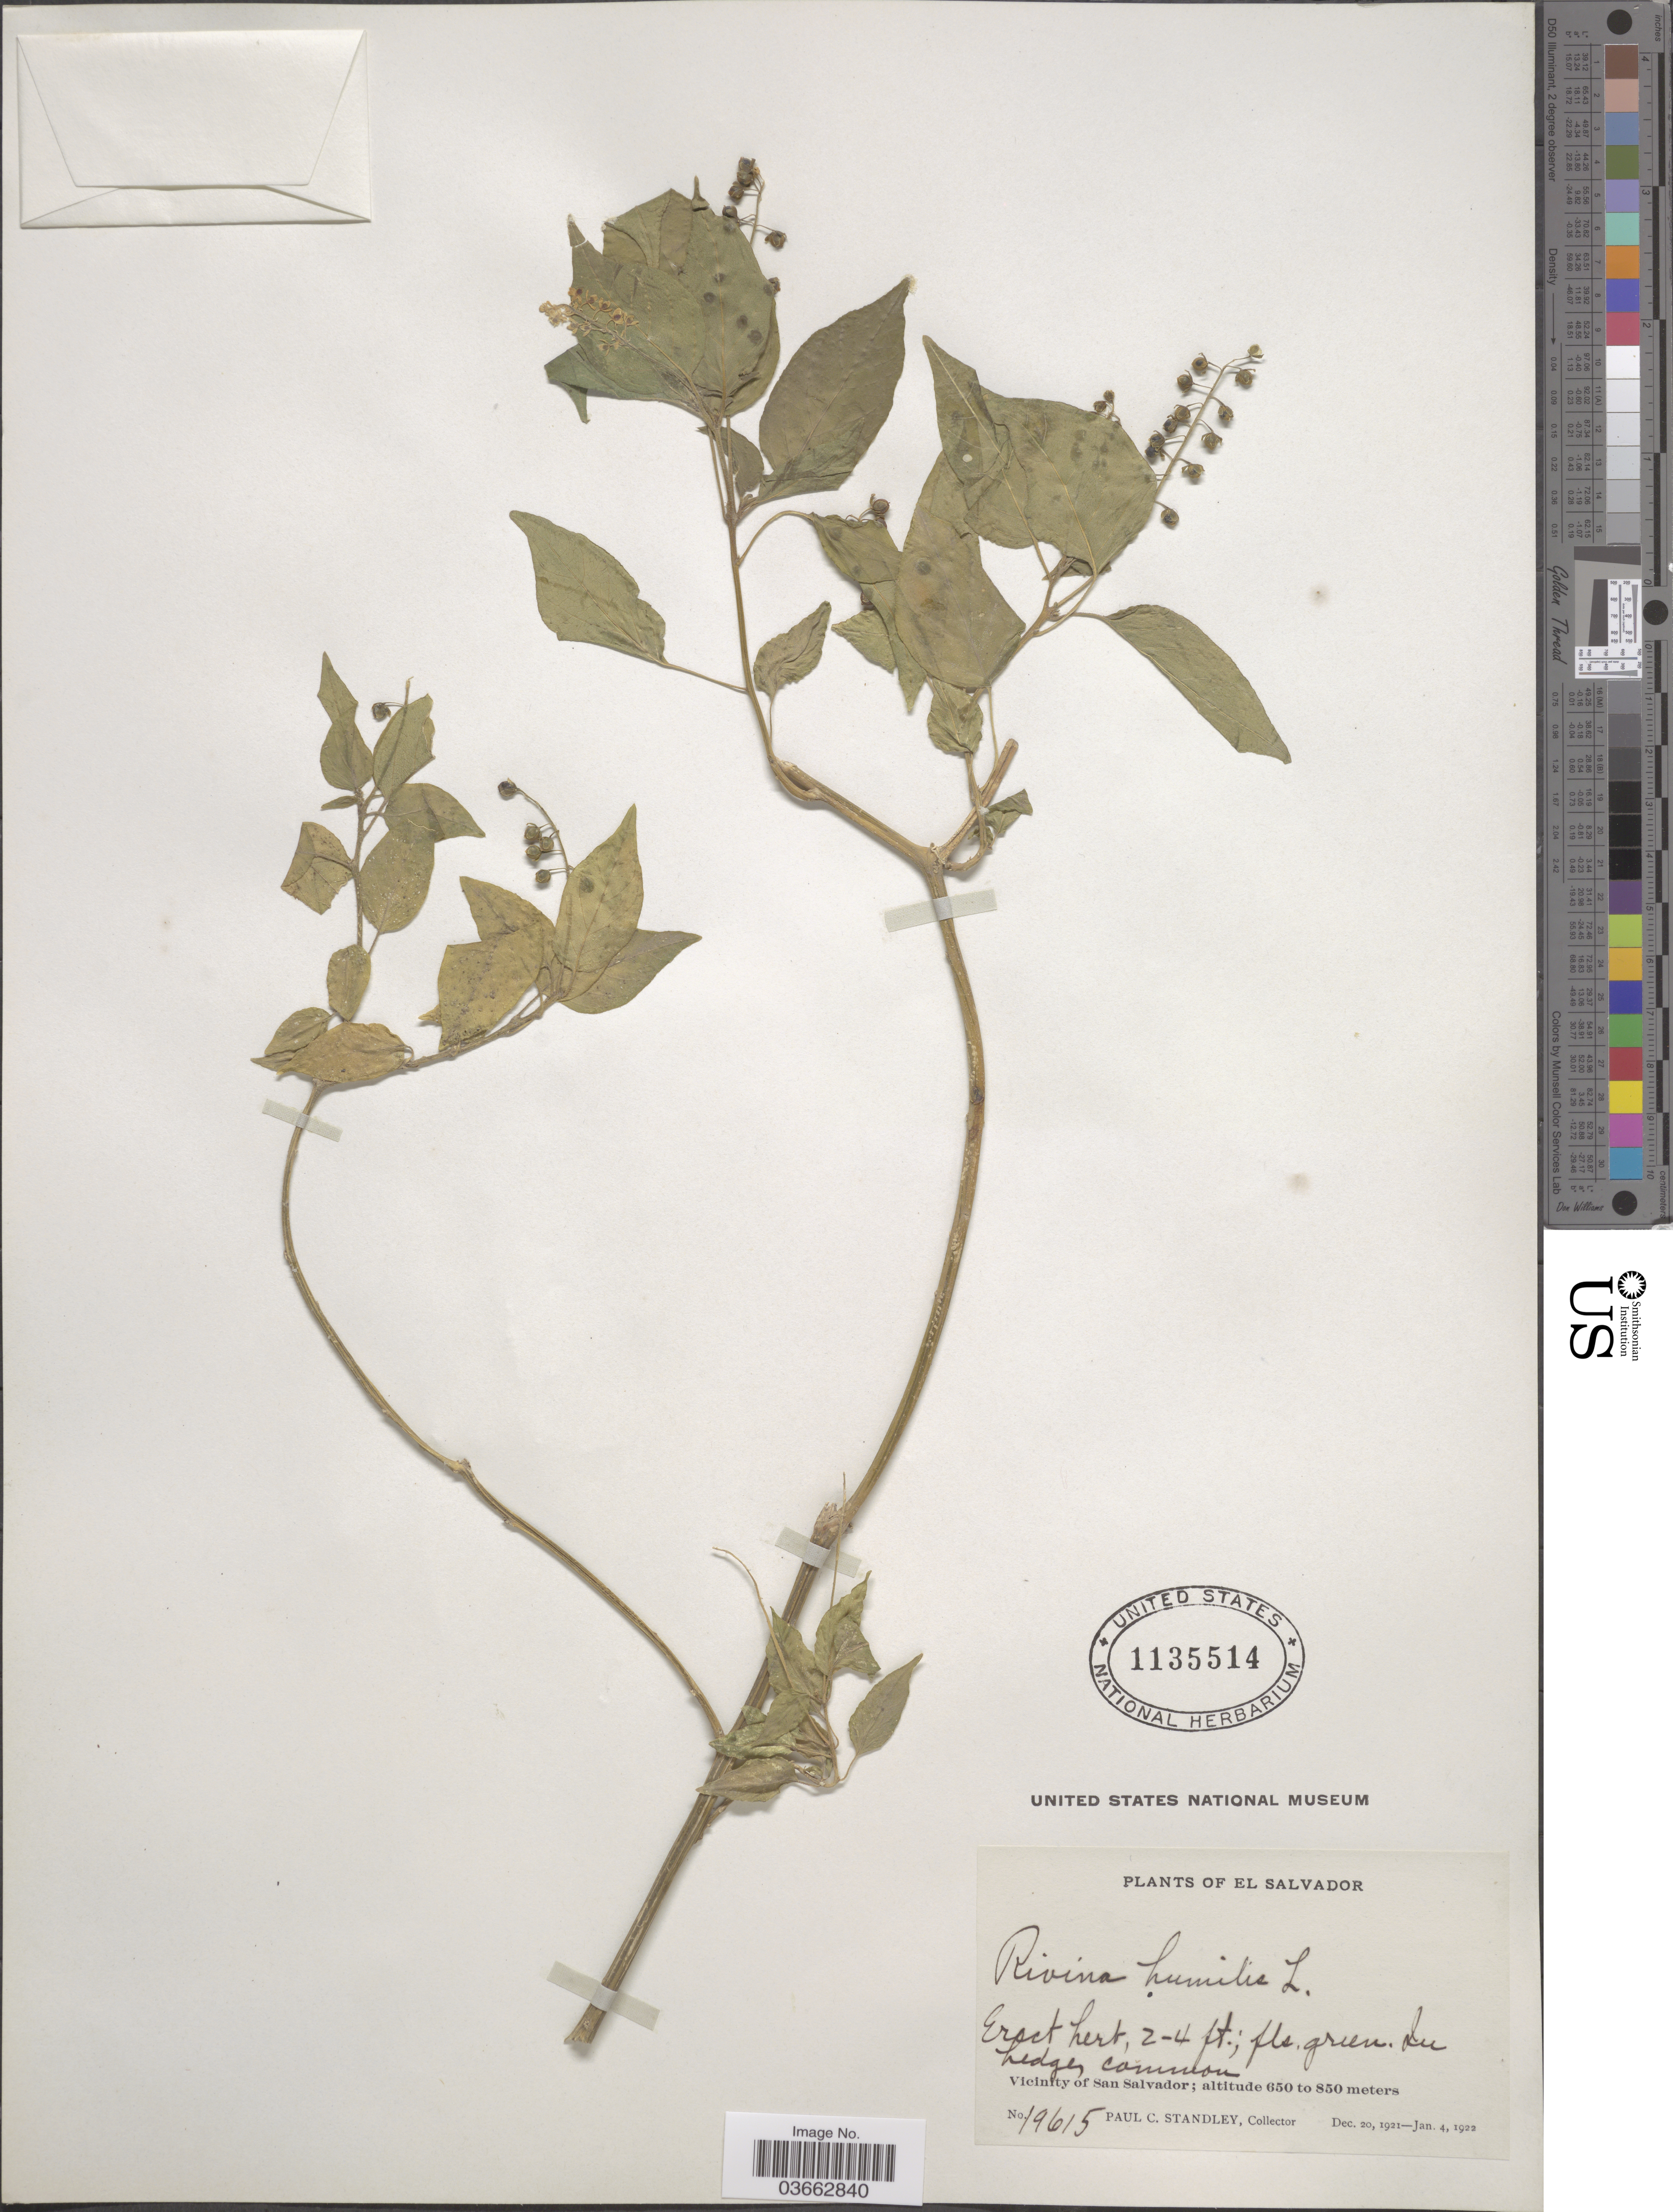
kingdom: Plantae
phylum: Tracheophyta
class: Magnoliopsida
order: Caryophyllales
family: Phytolaccaceae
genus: Rivina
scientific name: Rivina humilis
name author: L.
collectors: P. C. Standley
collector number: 19615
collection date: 1921-12-20/1922-01-04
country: El Salvador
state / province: San Salvador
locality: Vicinity of San Salvador.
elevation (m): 650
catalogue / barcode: US 1135514